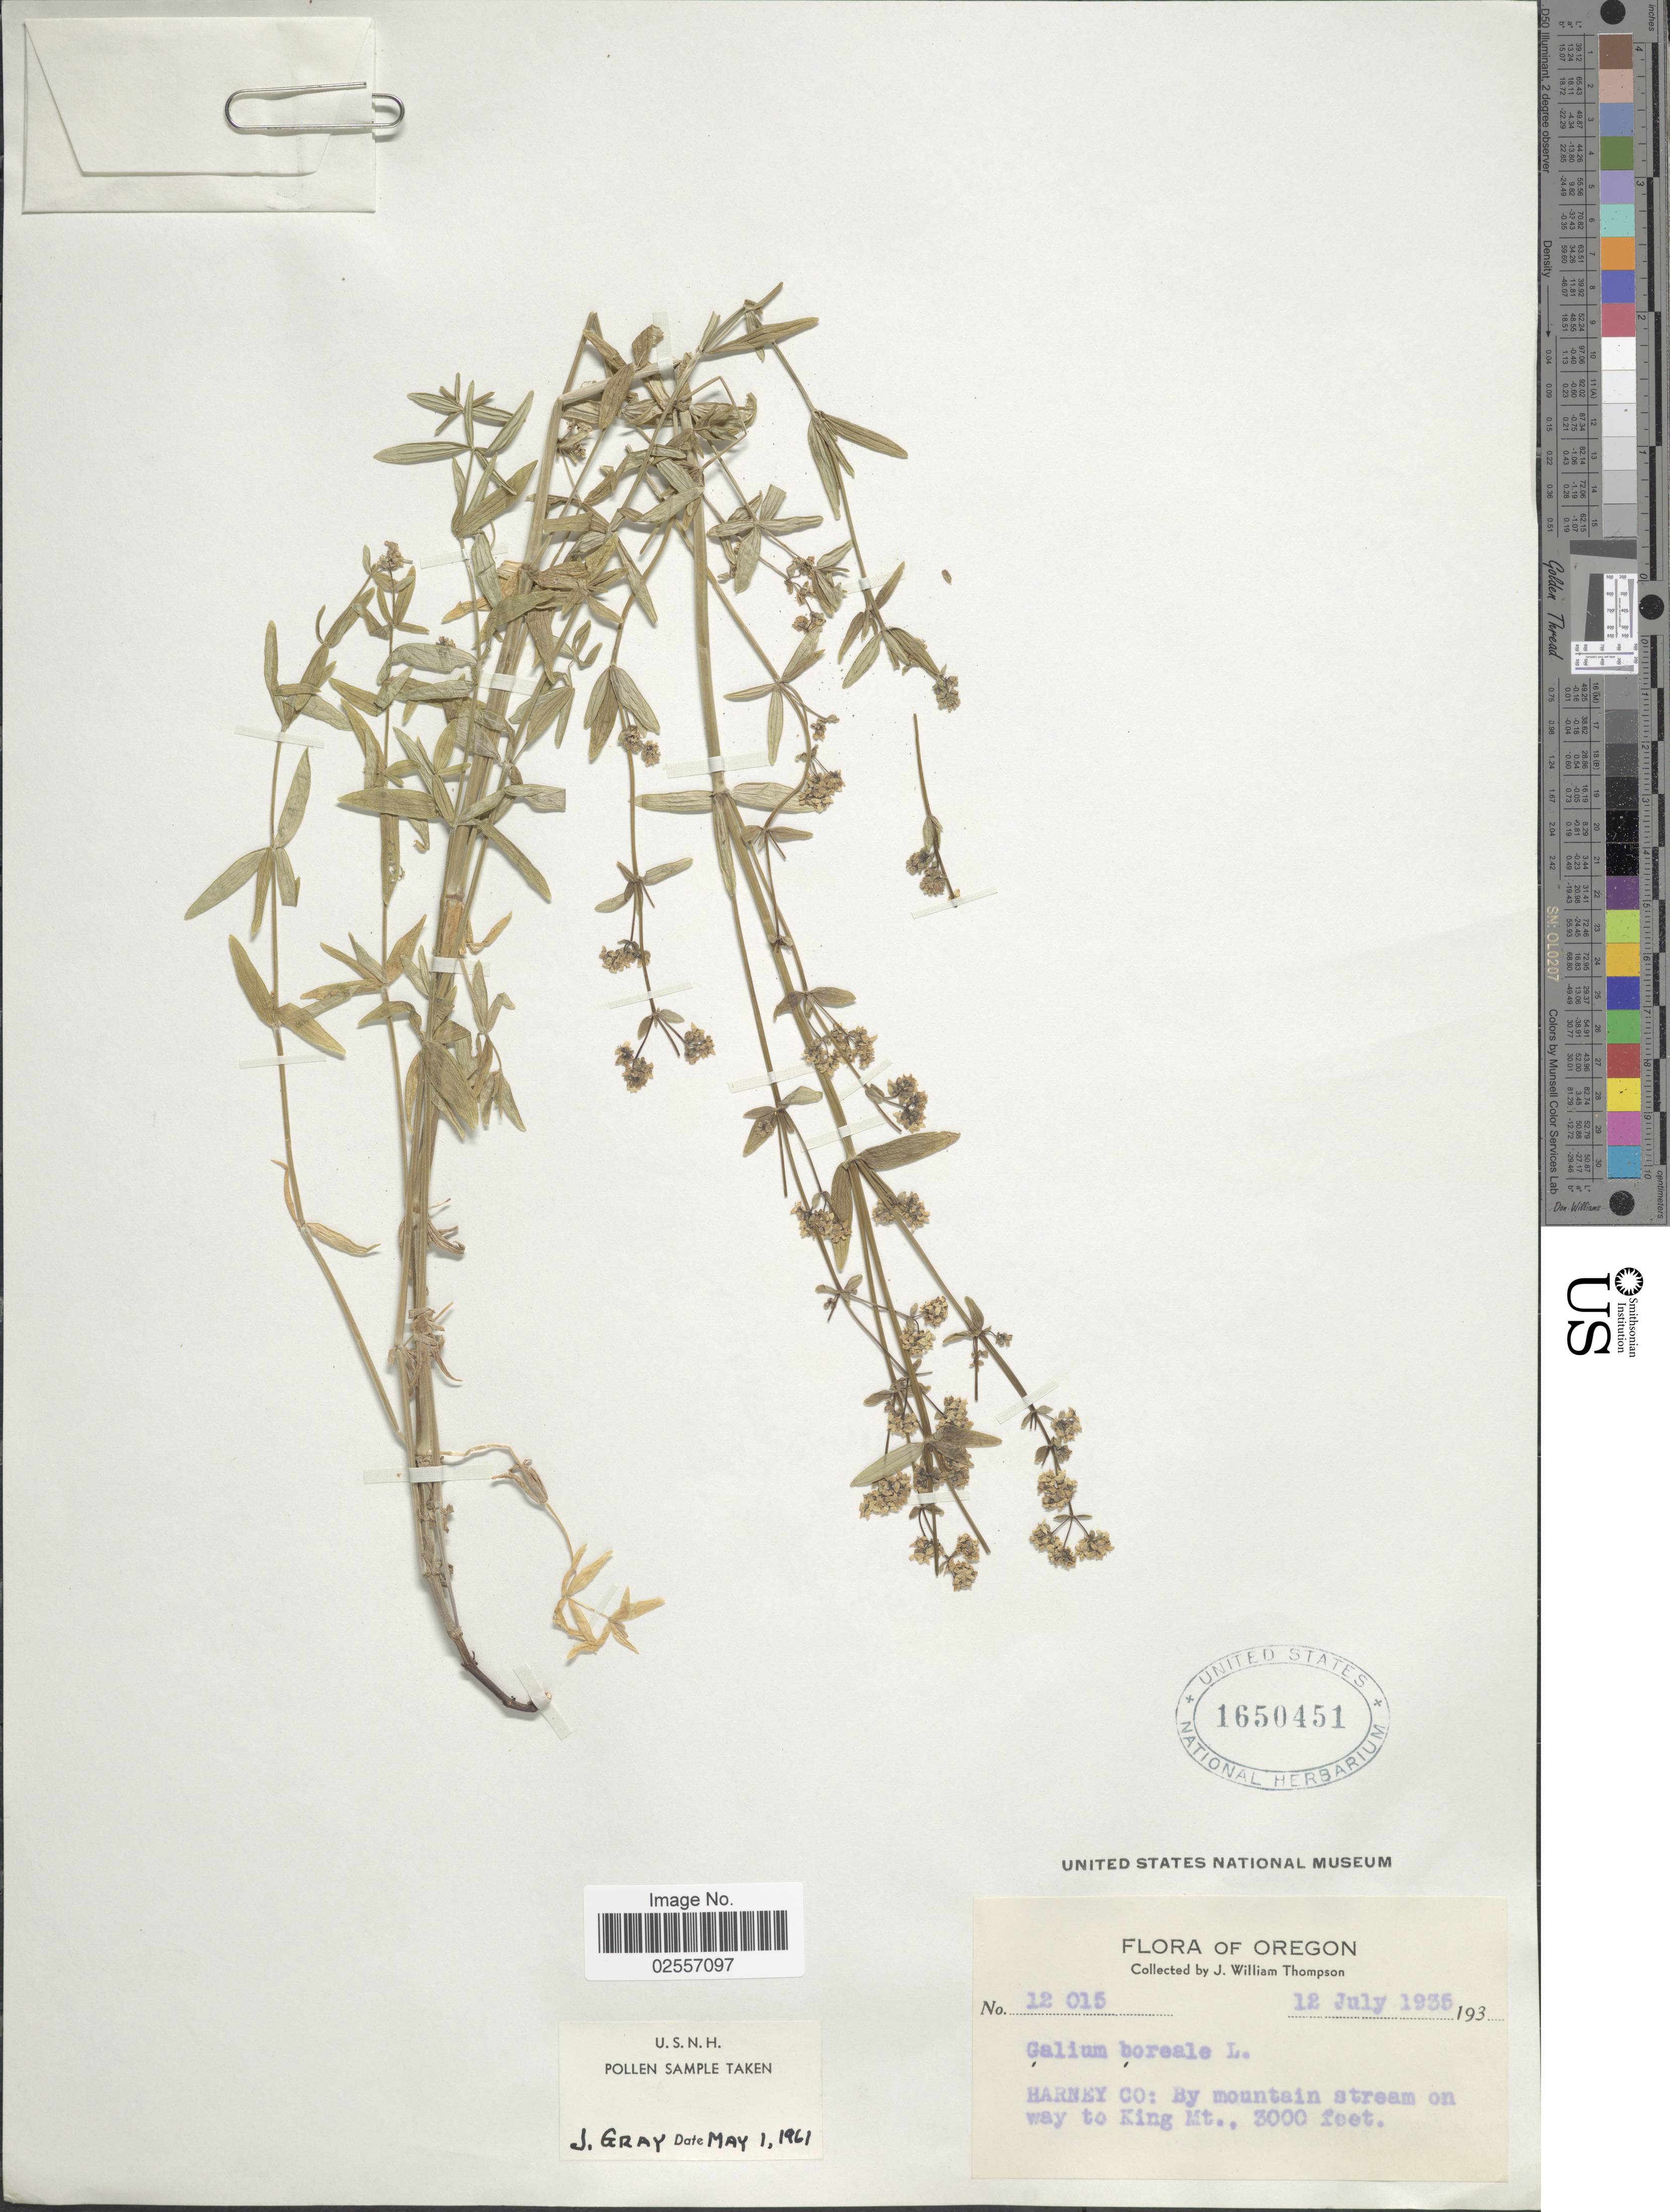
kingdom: Plantae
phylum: Tracheophyta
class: Magnoliopsida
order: Gentianales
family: Rubiaceae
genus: Galium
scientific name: Galium boreale L.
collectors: J. W. Thompson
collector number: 12015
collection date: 1935-07-12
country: United States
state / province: Oregon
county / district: Harney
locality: Harney Co: By mountain stream on way to King Mt.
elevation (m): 914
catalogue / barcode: US 1650451